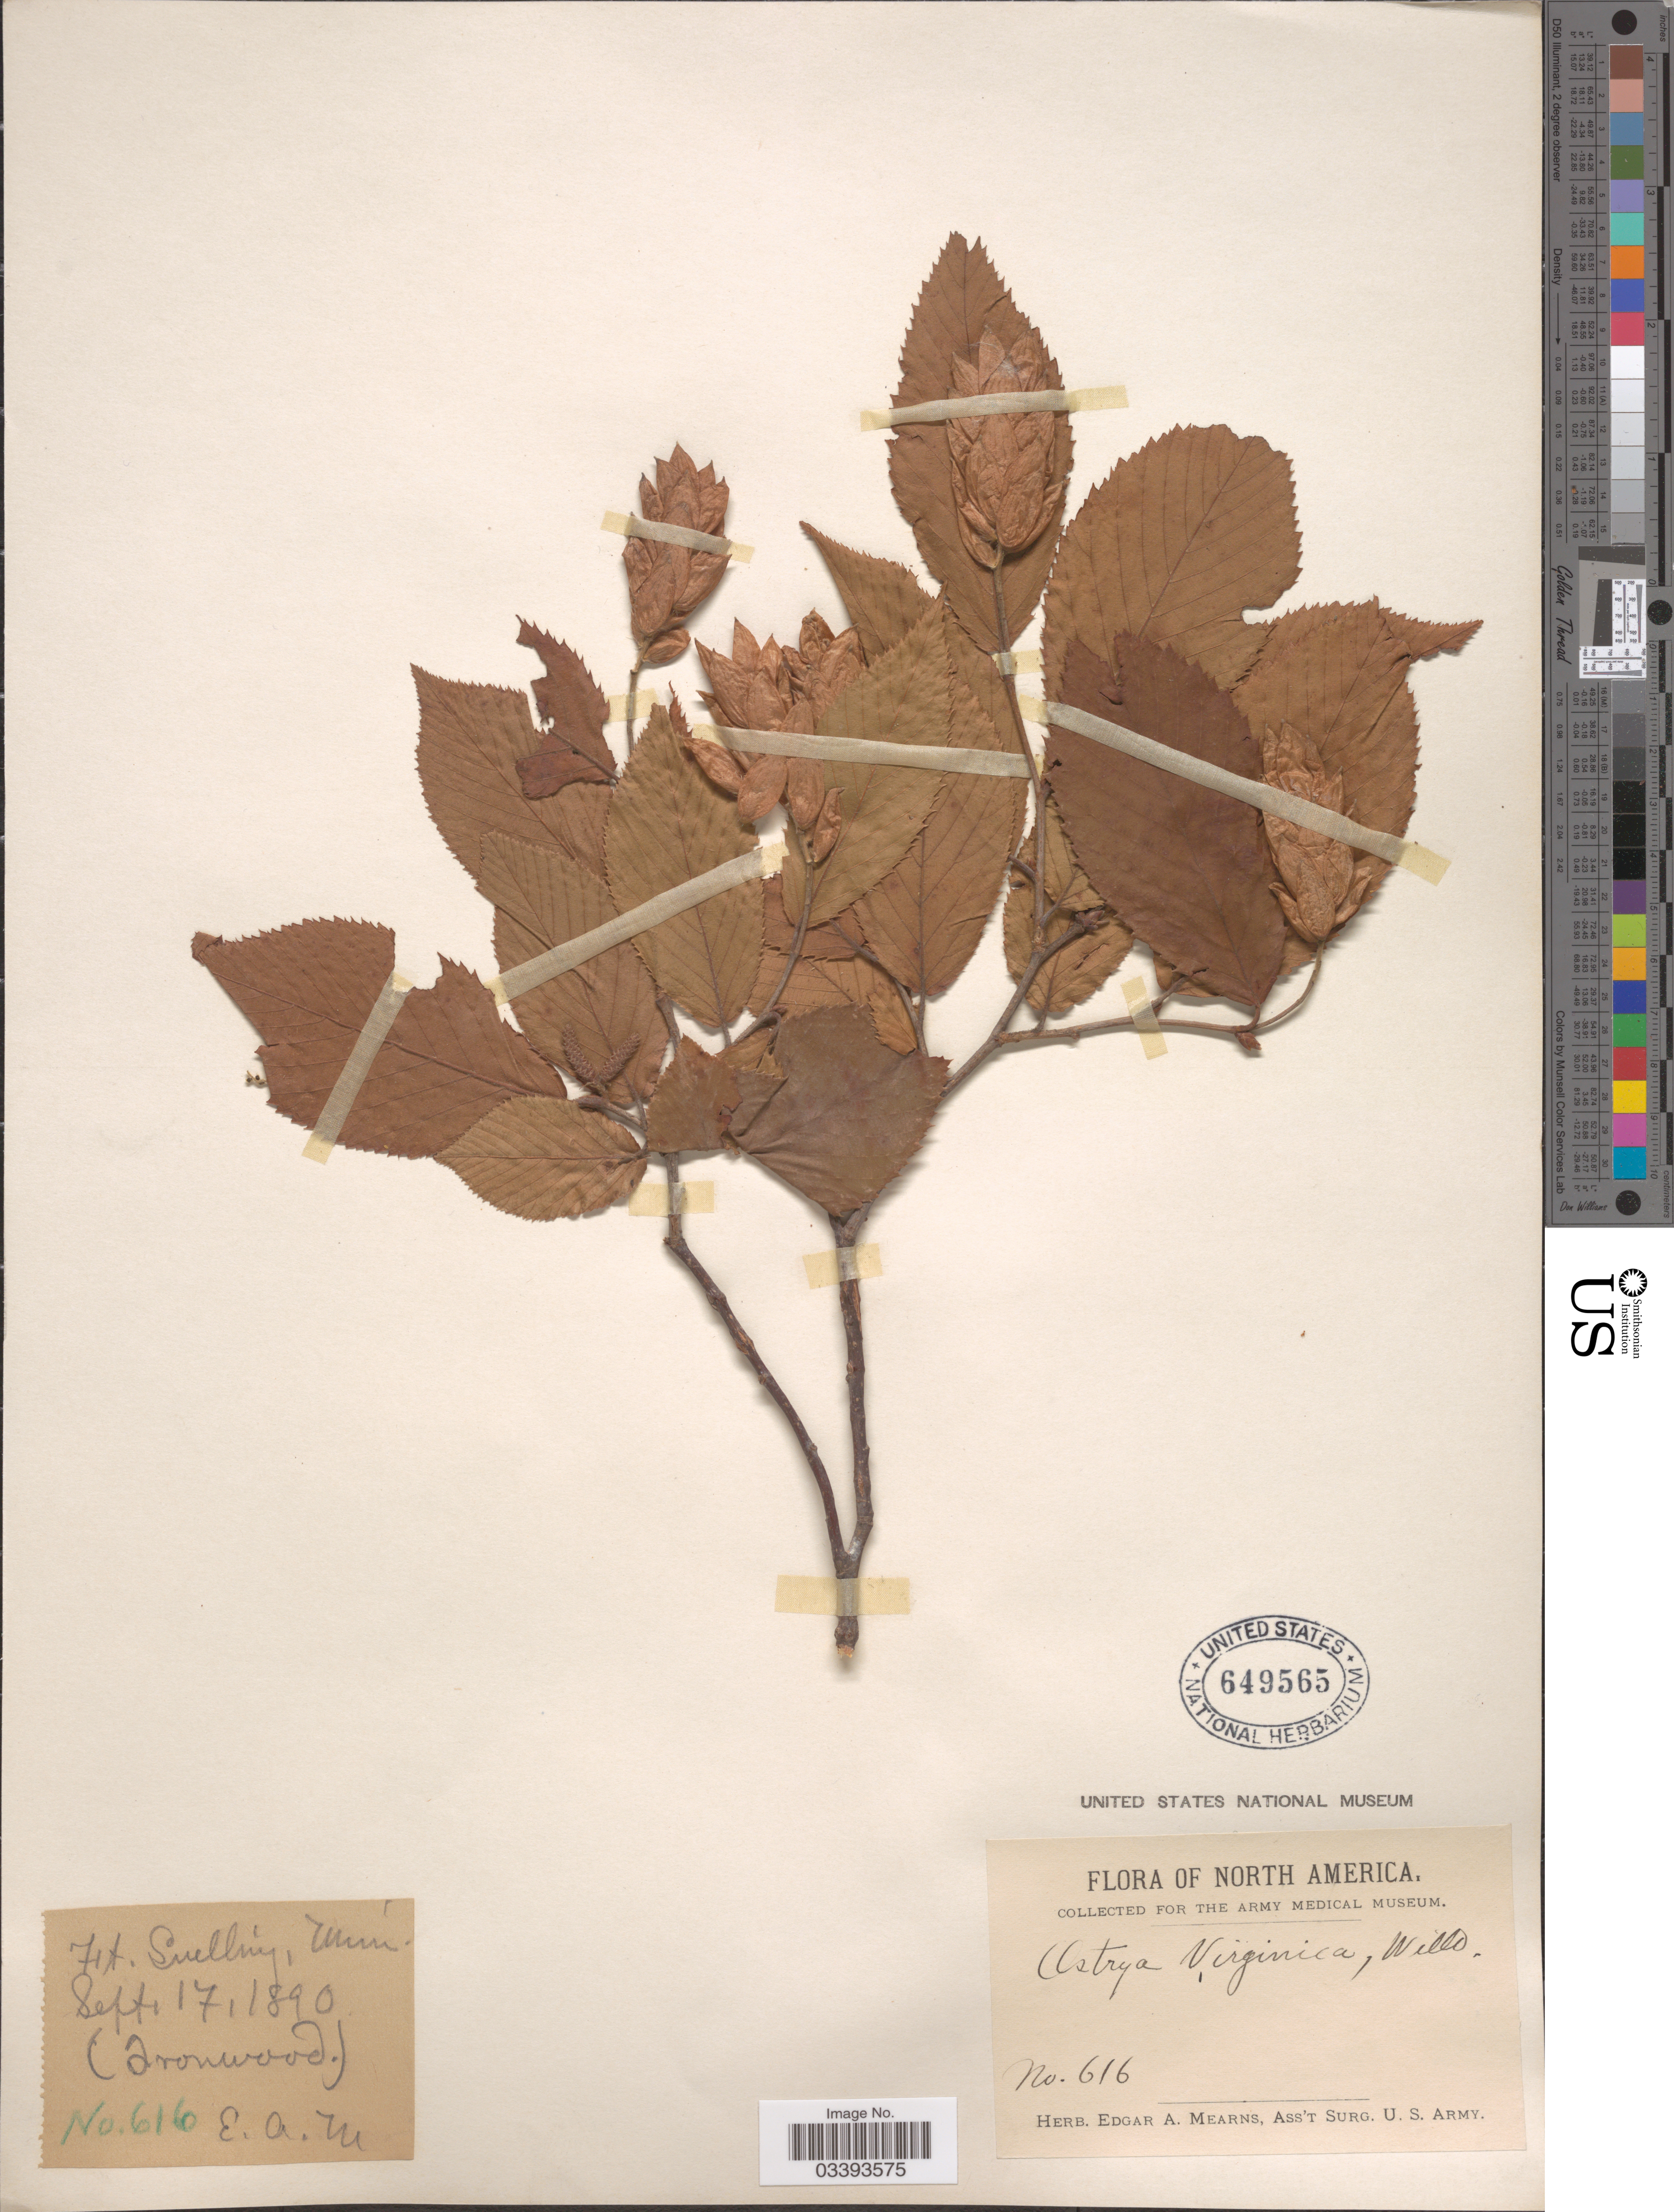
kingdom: Plantae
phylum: Tracheophyta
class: Magnoliopsida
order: Fagales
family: Betulaceae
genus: Ostrya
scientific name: Ostrya virginiana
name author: (Mill.) K. Koch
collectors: E. A. Mearns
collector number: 616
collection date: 1890-09-17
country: United States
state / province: Minnesota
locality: Ft. Snelling, Minn.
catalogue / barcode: US 549565